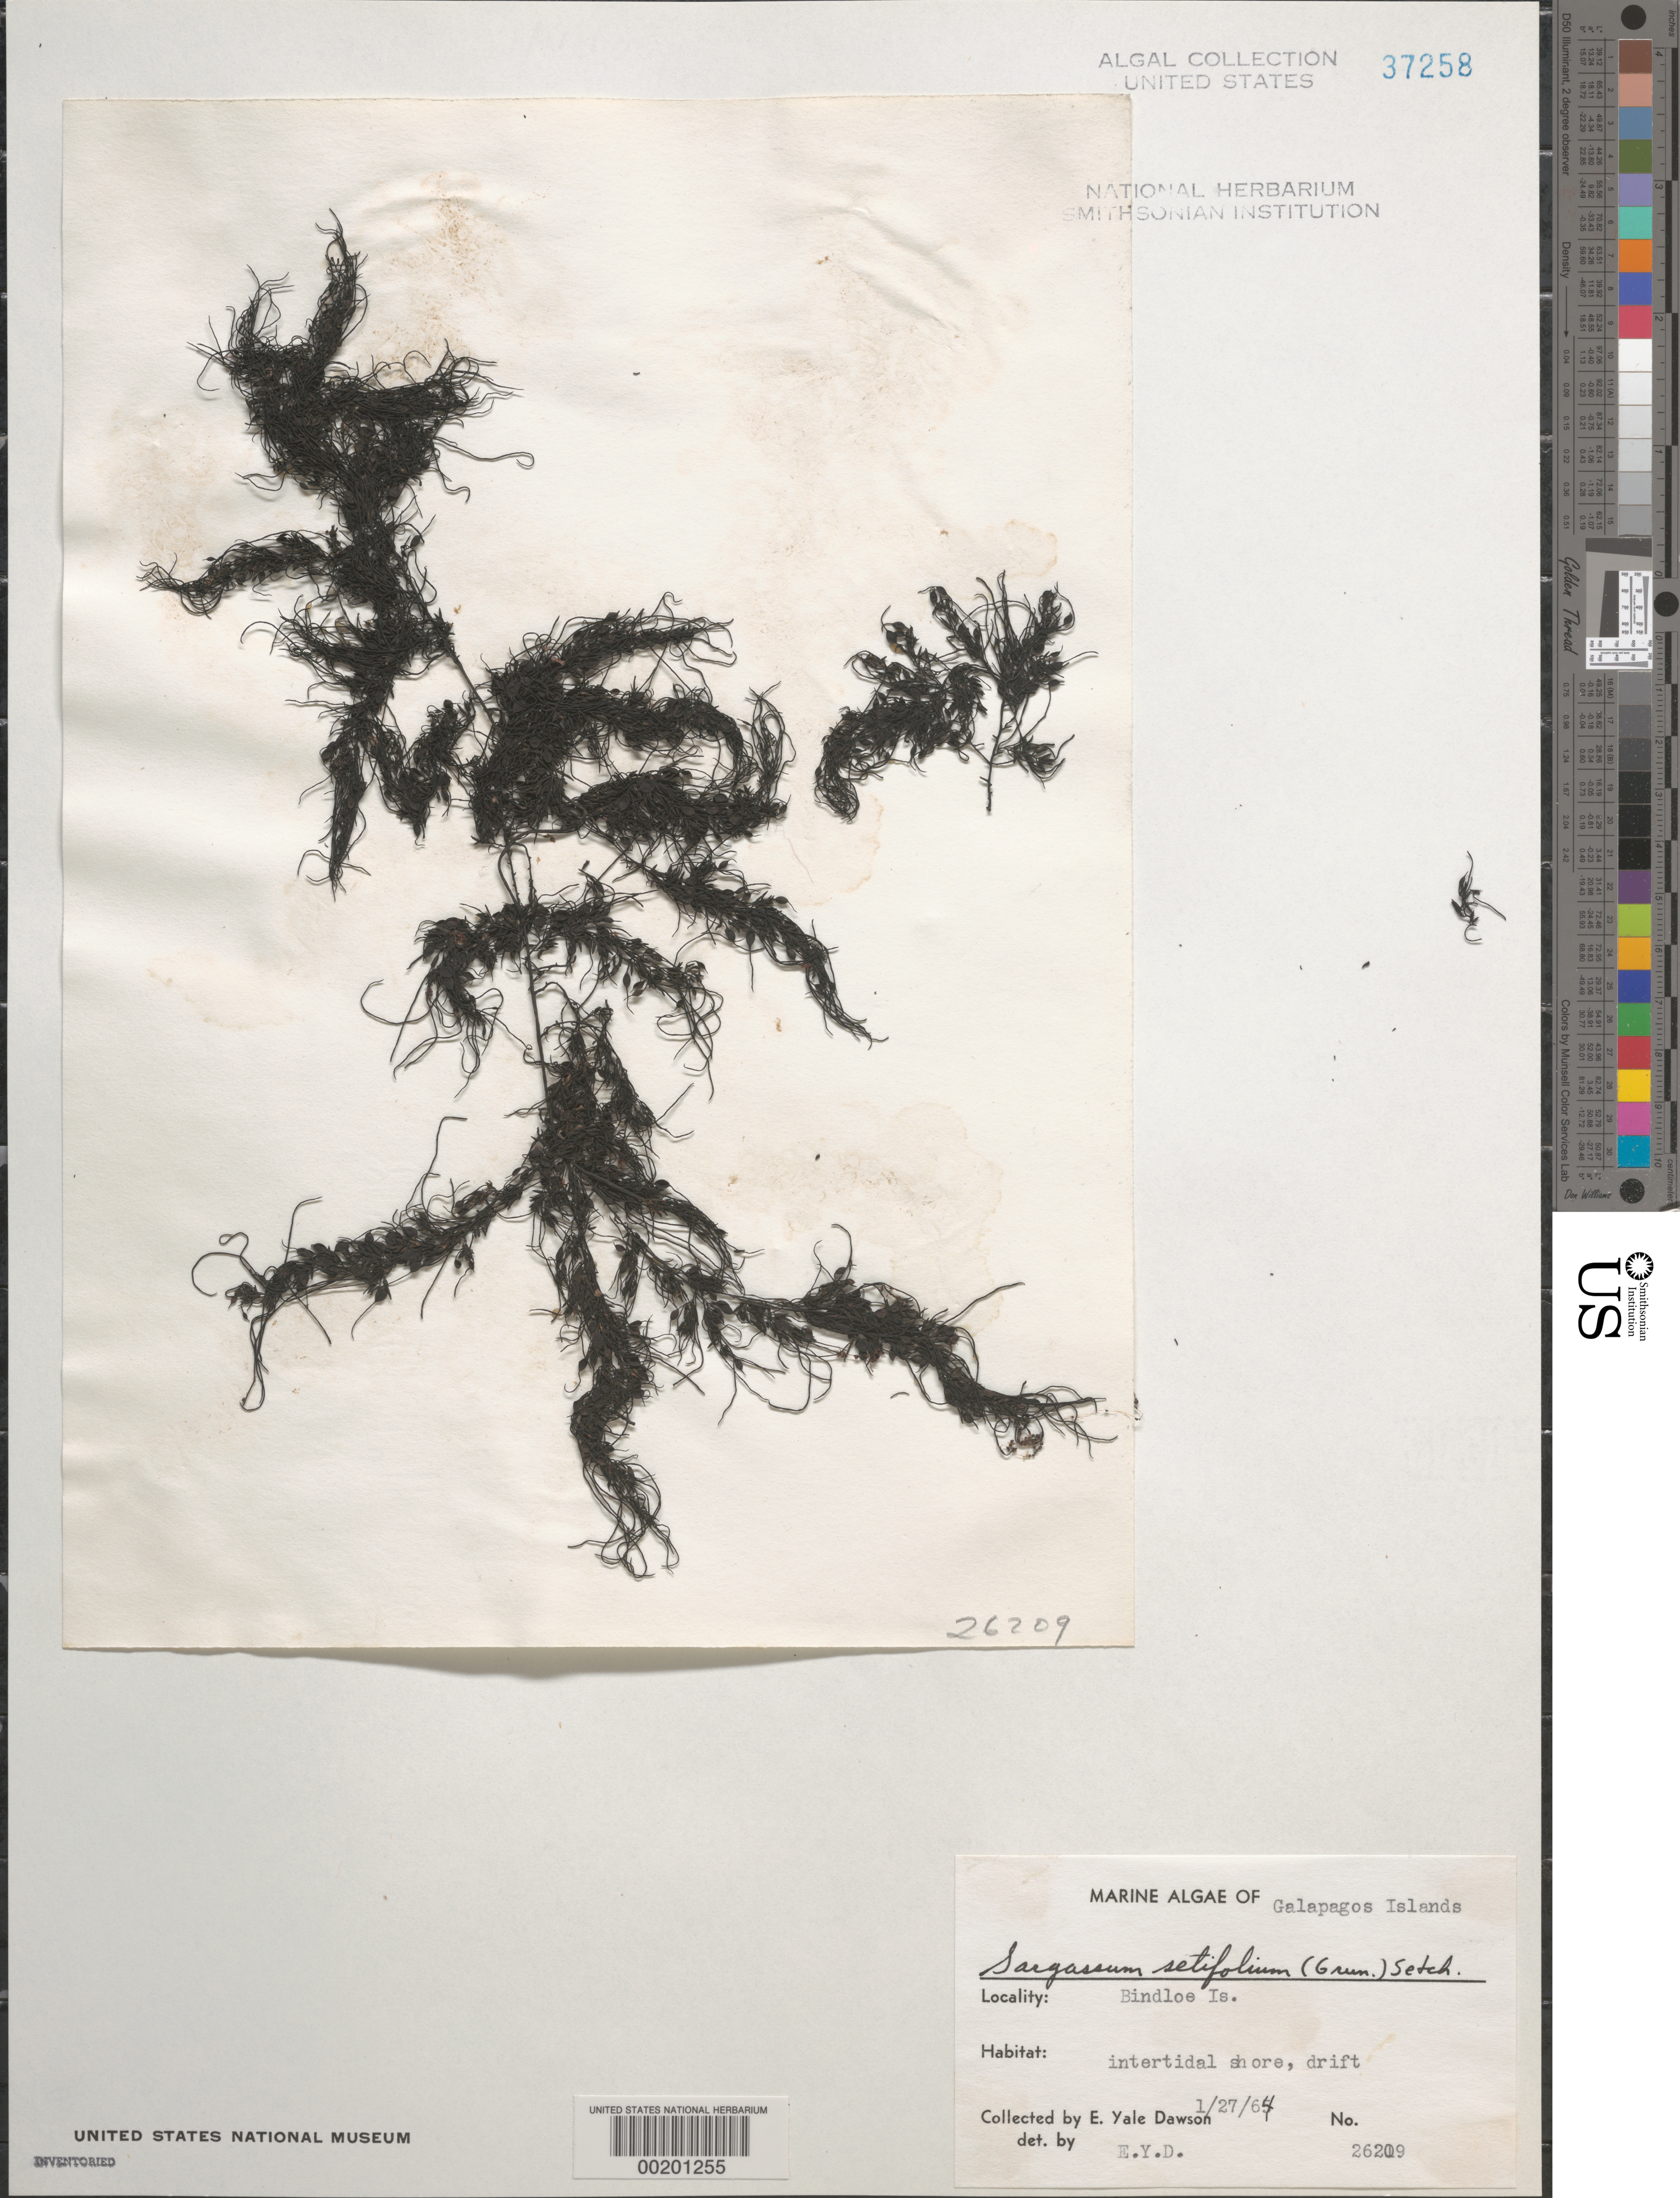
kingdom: Chromista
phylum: Ochrophyta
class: Phaeophyceae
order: Fucales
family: Sargassaceae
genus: Sargassum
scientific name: Sargassum setifolium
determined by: Dawson, E. Y.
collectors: E. Y. Dawson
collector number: EYD 26209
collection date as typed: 27 Jan 1964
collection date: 1964-01-27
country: Ecuador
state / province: Colón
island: Marchena [Bindloe]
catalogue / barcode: US 37258